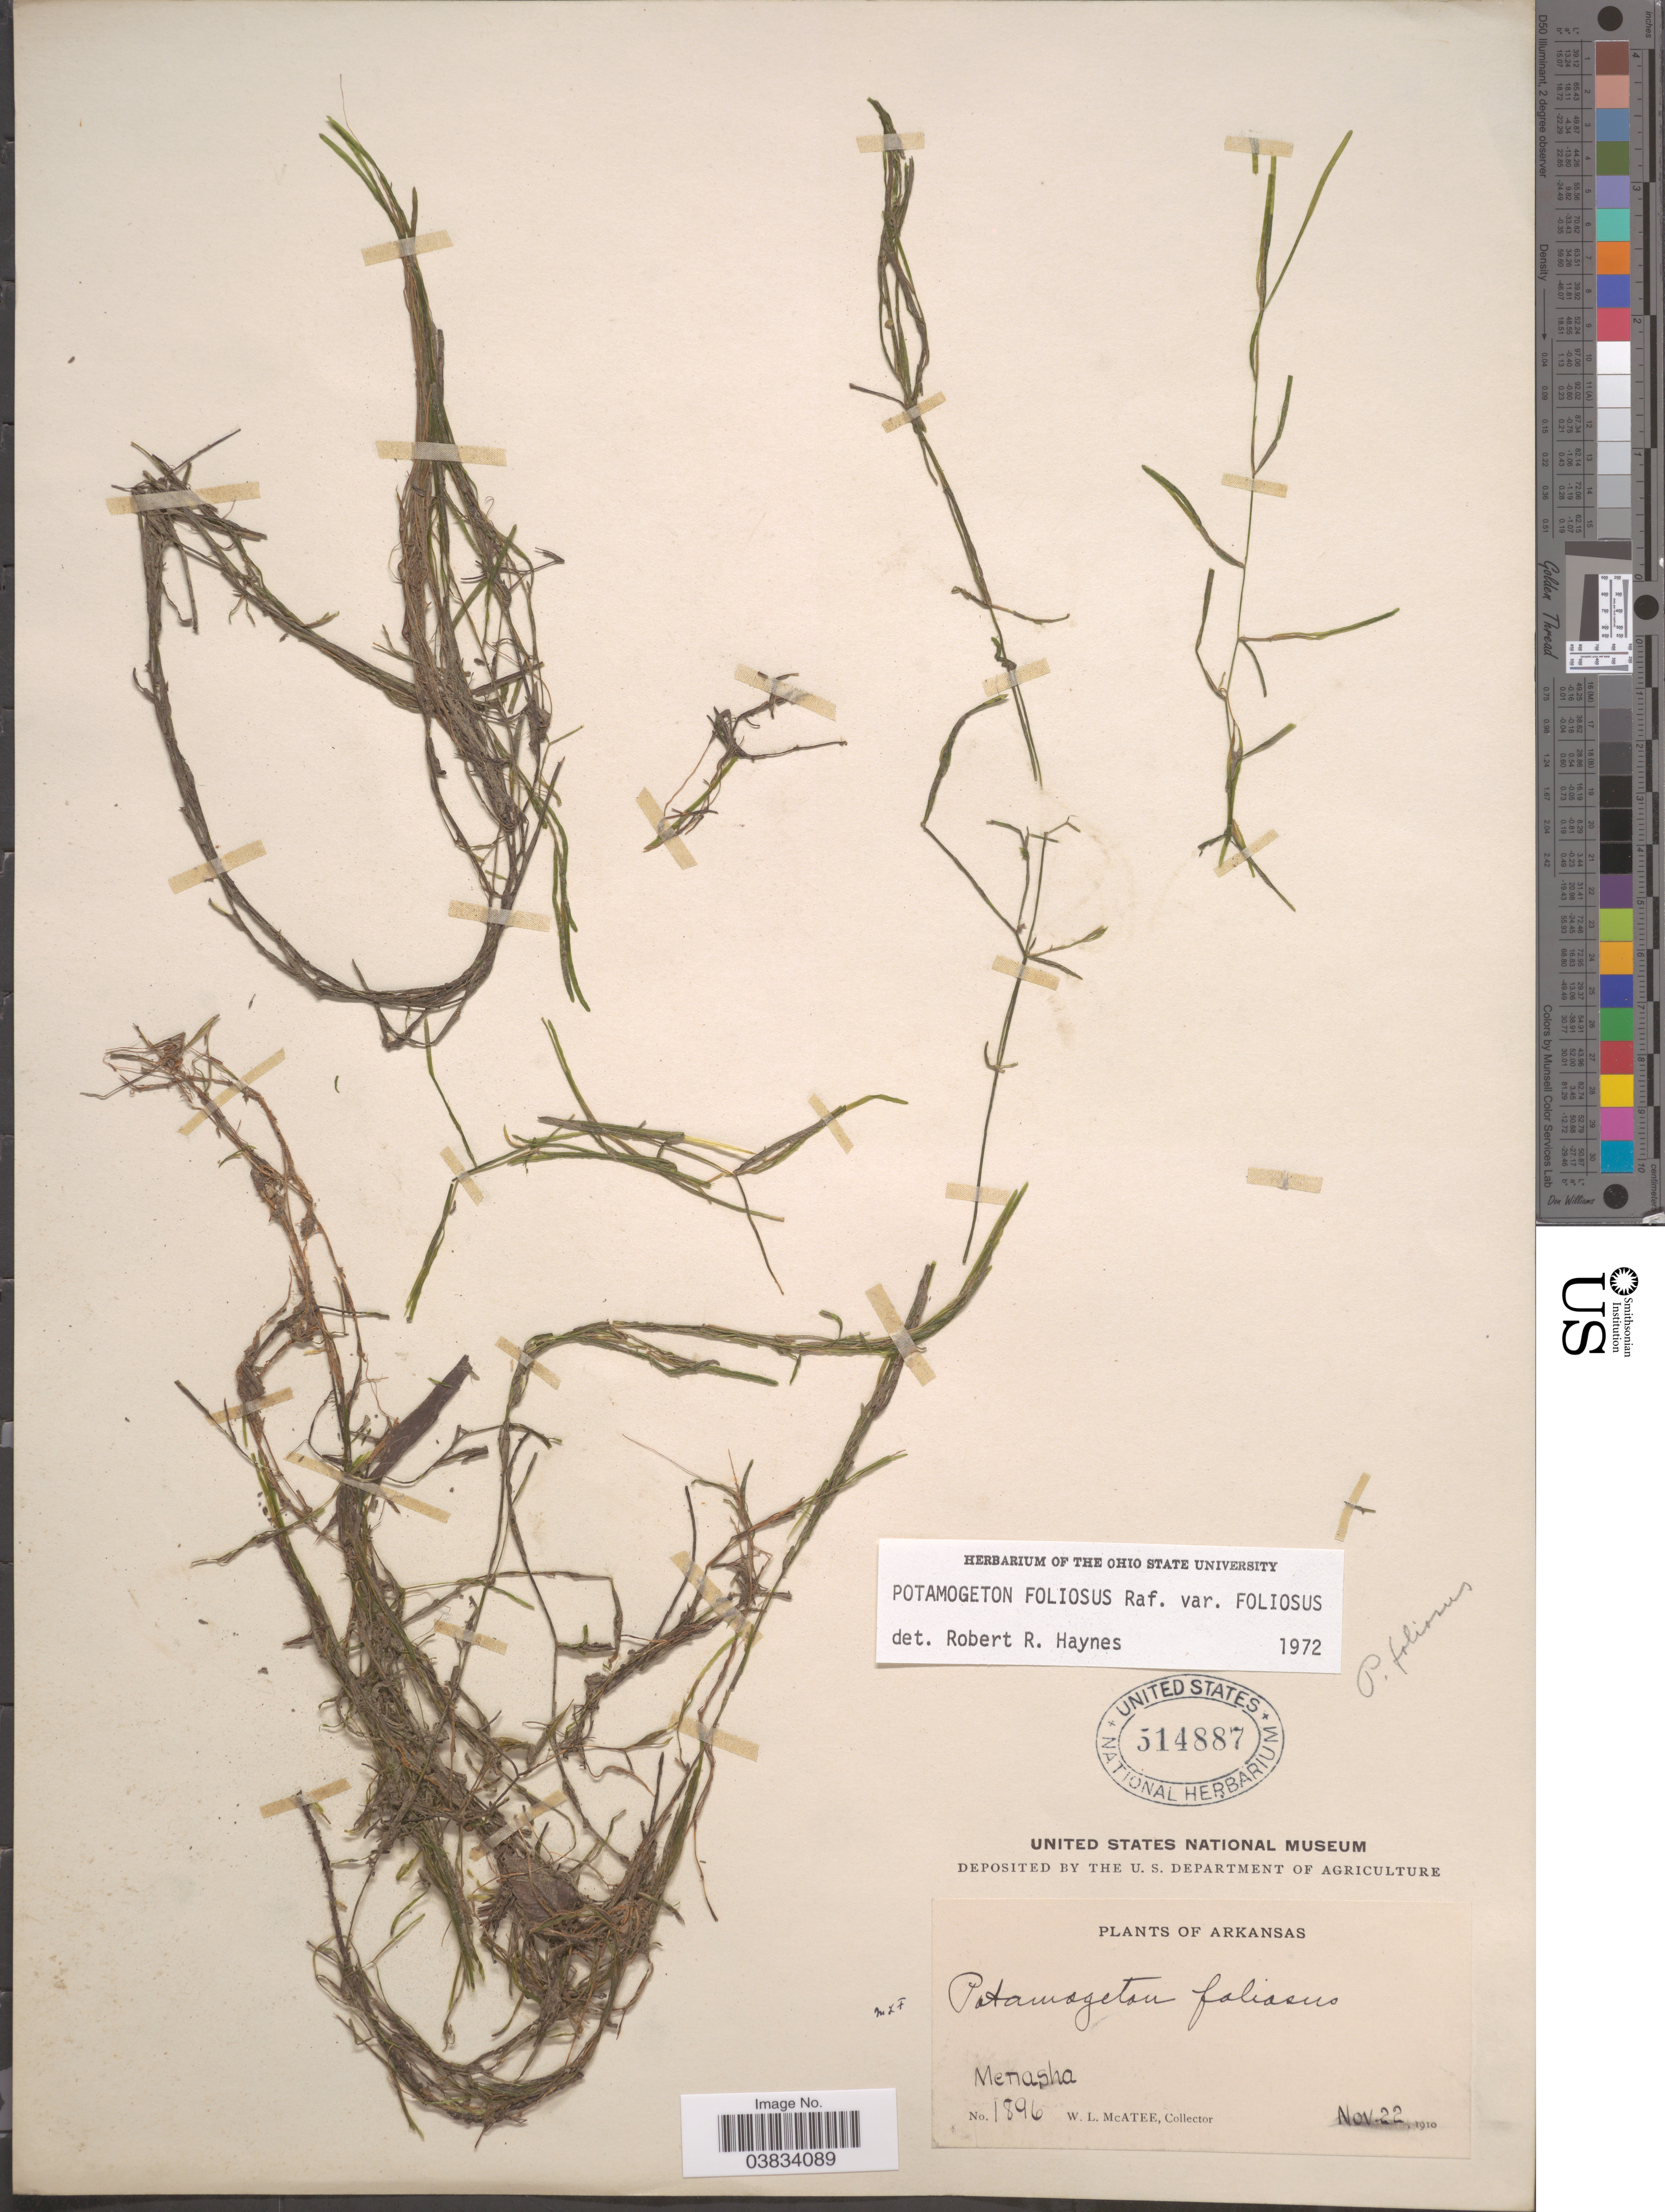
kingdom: Plantae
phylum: Tracheophyta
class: Liliopsida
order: Alismatales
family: Potamogetonaceae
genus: Potamogeton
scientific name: Potamogeton foliosus var. foliosus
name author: Raf.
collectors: W. McAtee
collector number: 1896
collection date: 1910-11-22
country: United States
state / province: Arkansas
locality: Menasha.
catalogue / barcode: US 514887